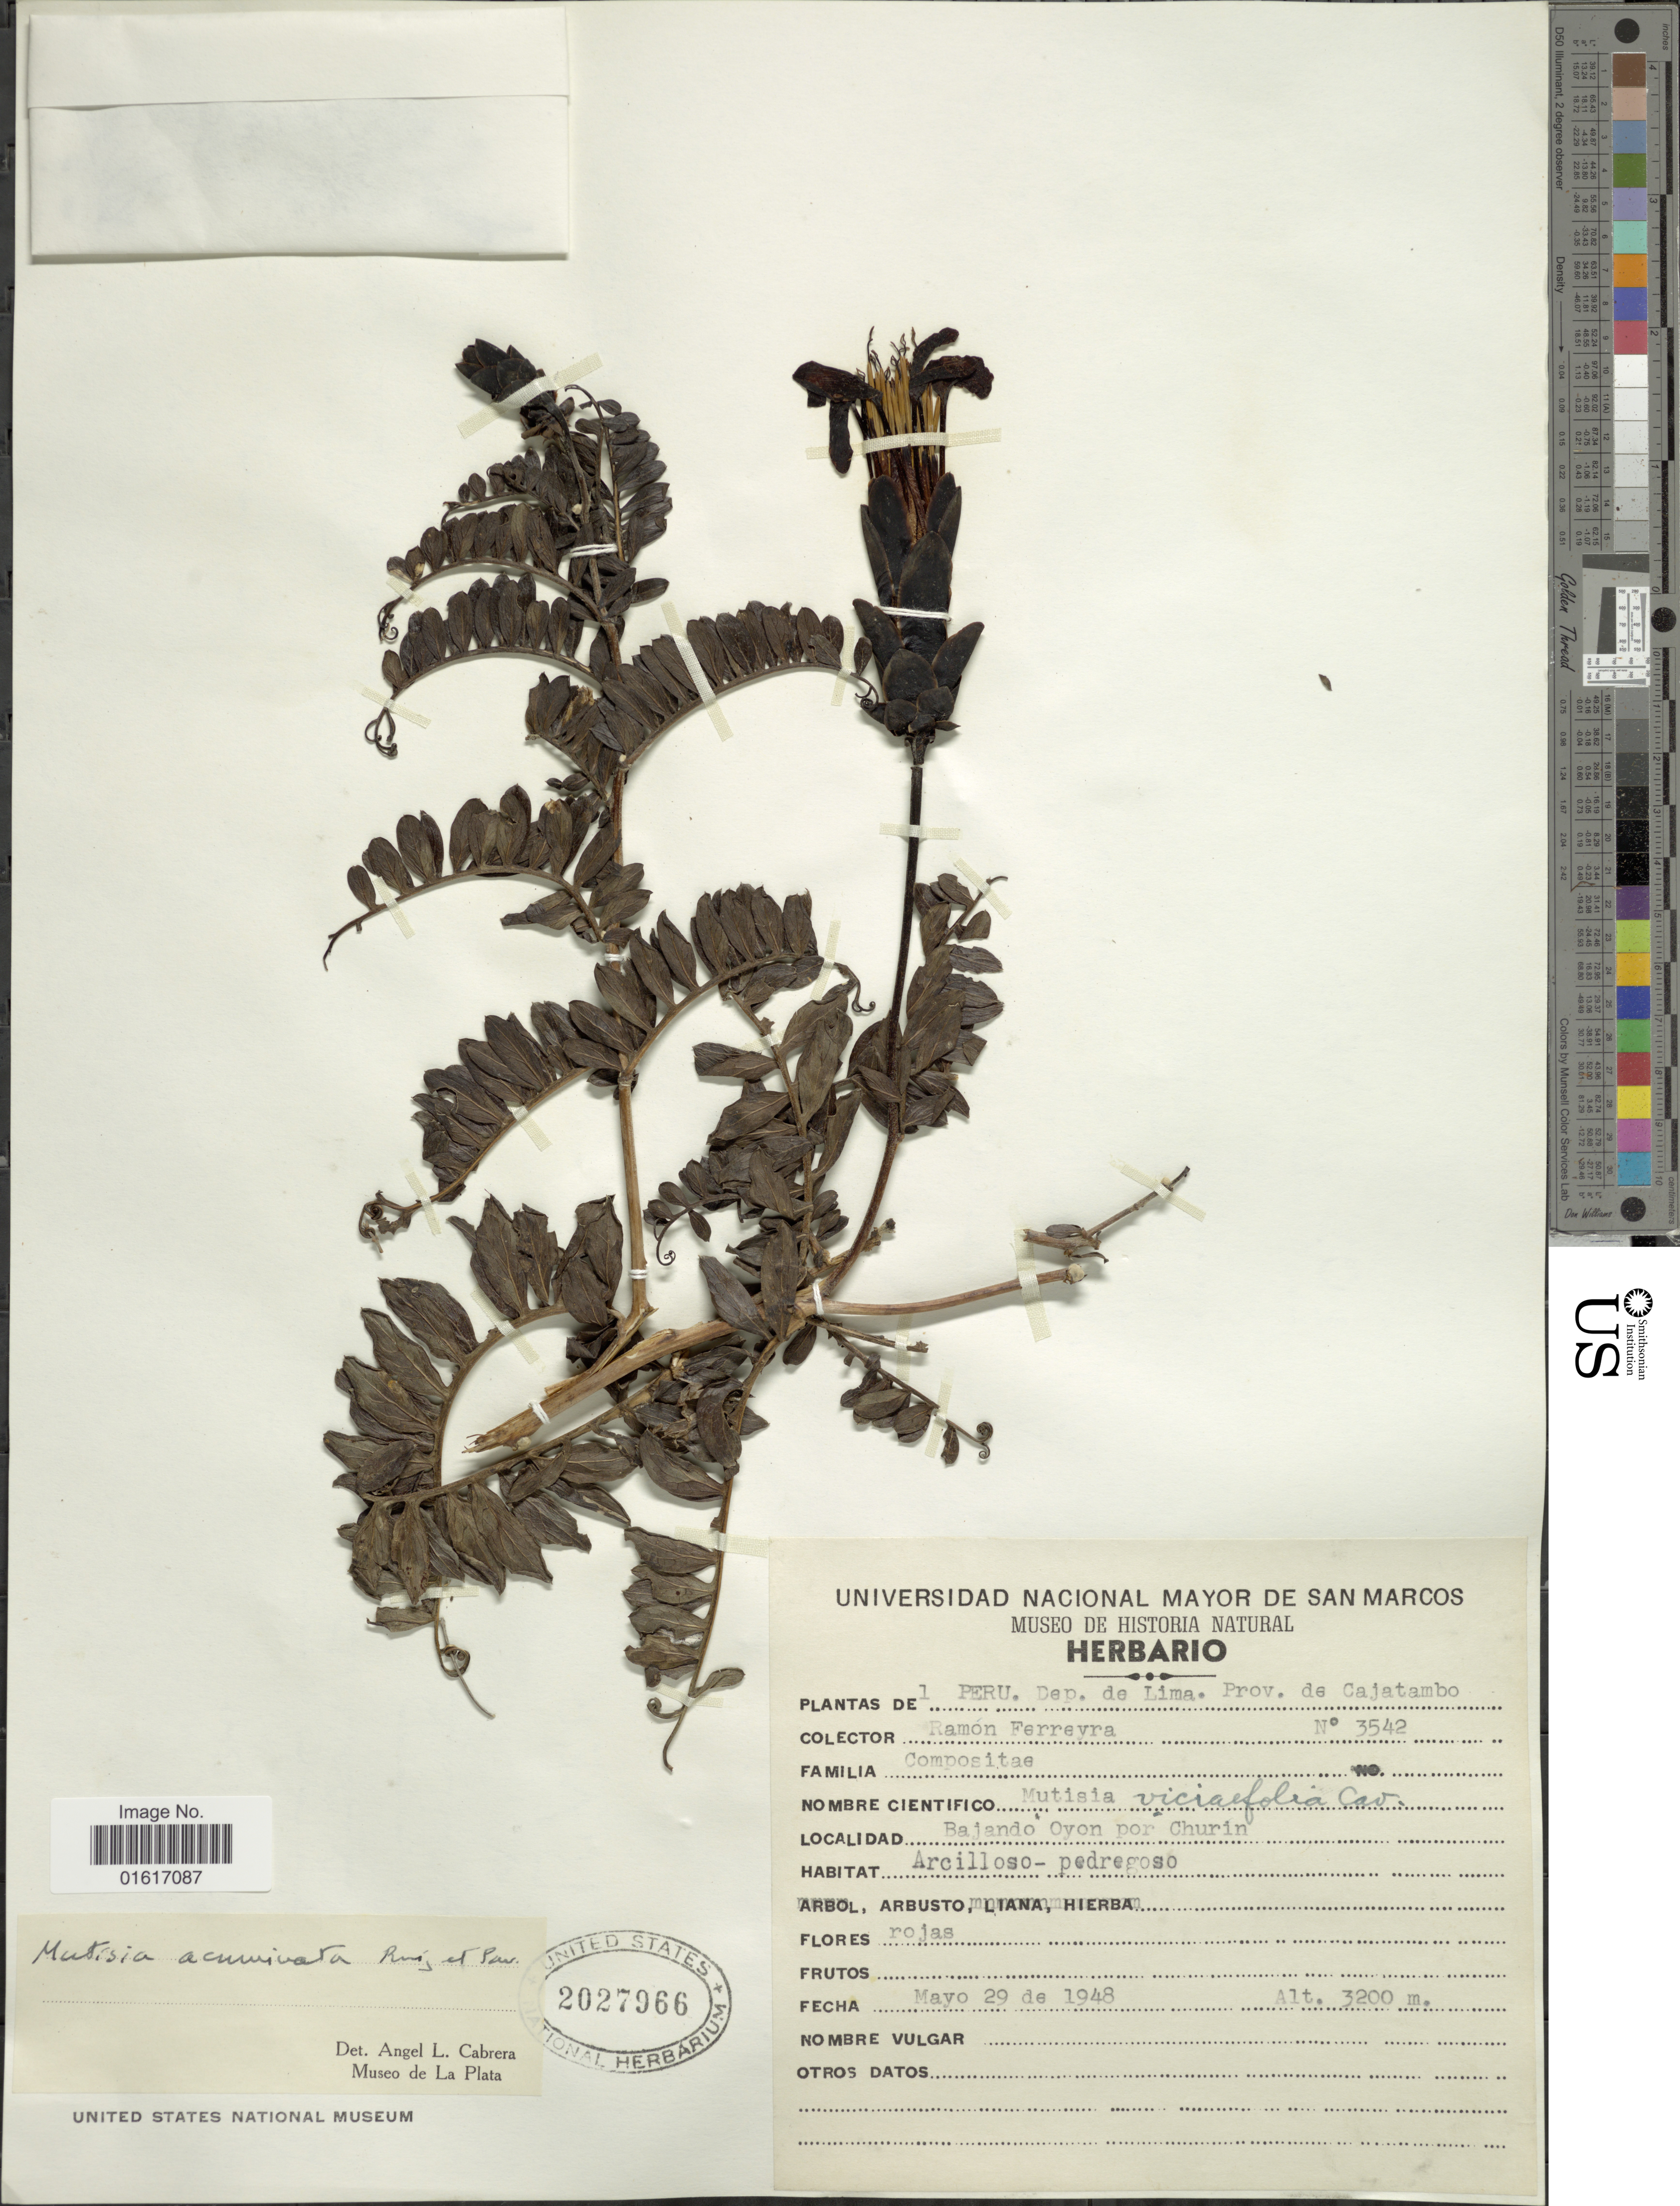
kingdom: Plantae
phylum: Tracheophyta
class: Magnoliopsida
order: Asterales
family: Asteraceae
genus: Mutisia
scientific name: Mutisia acuminata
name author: Ruiz & Pav.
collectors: R. A. Ferreyra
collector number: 3542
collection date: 1948-05-29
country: Peru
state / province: Lima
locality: Prov. de Cajatambo, Bajando Oyon por Churin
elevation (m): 3200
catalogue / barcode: US 2027966